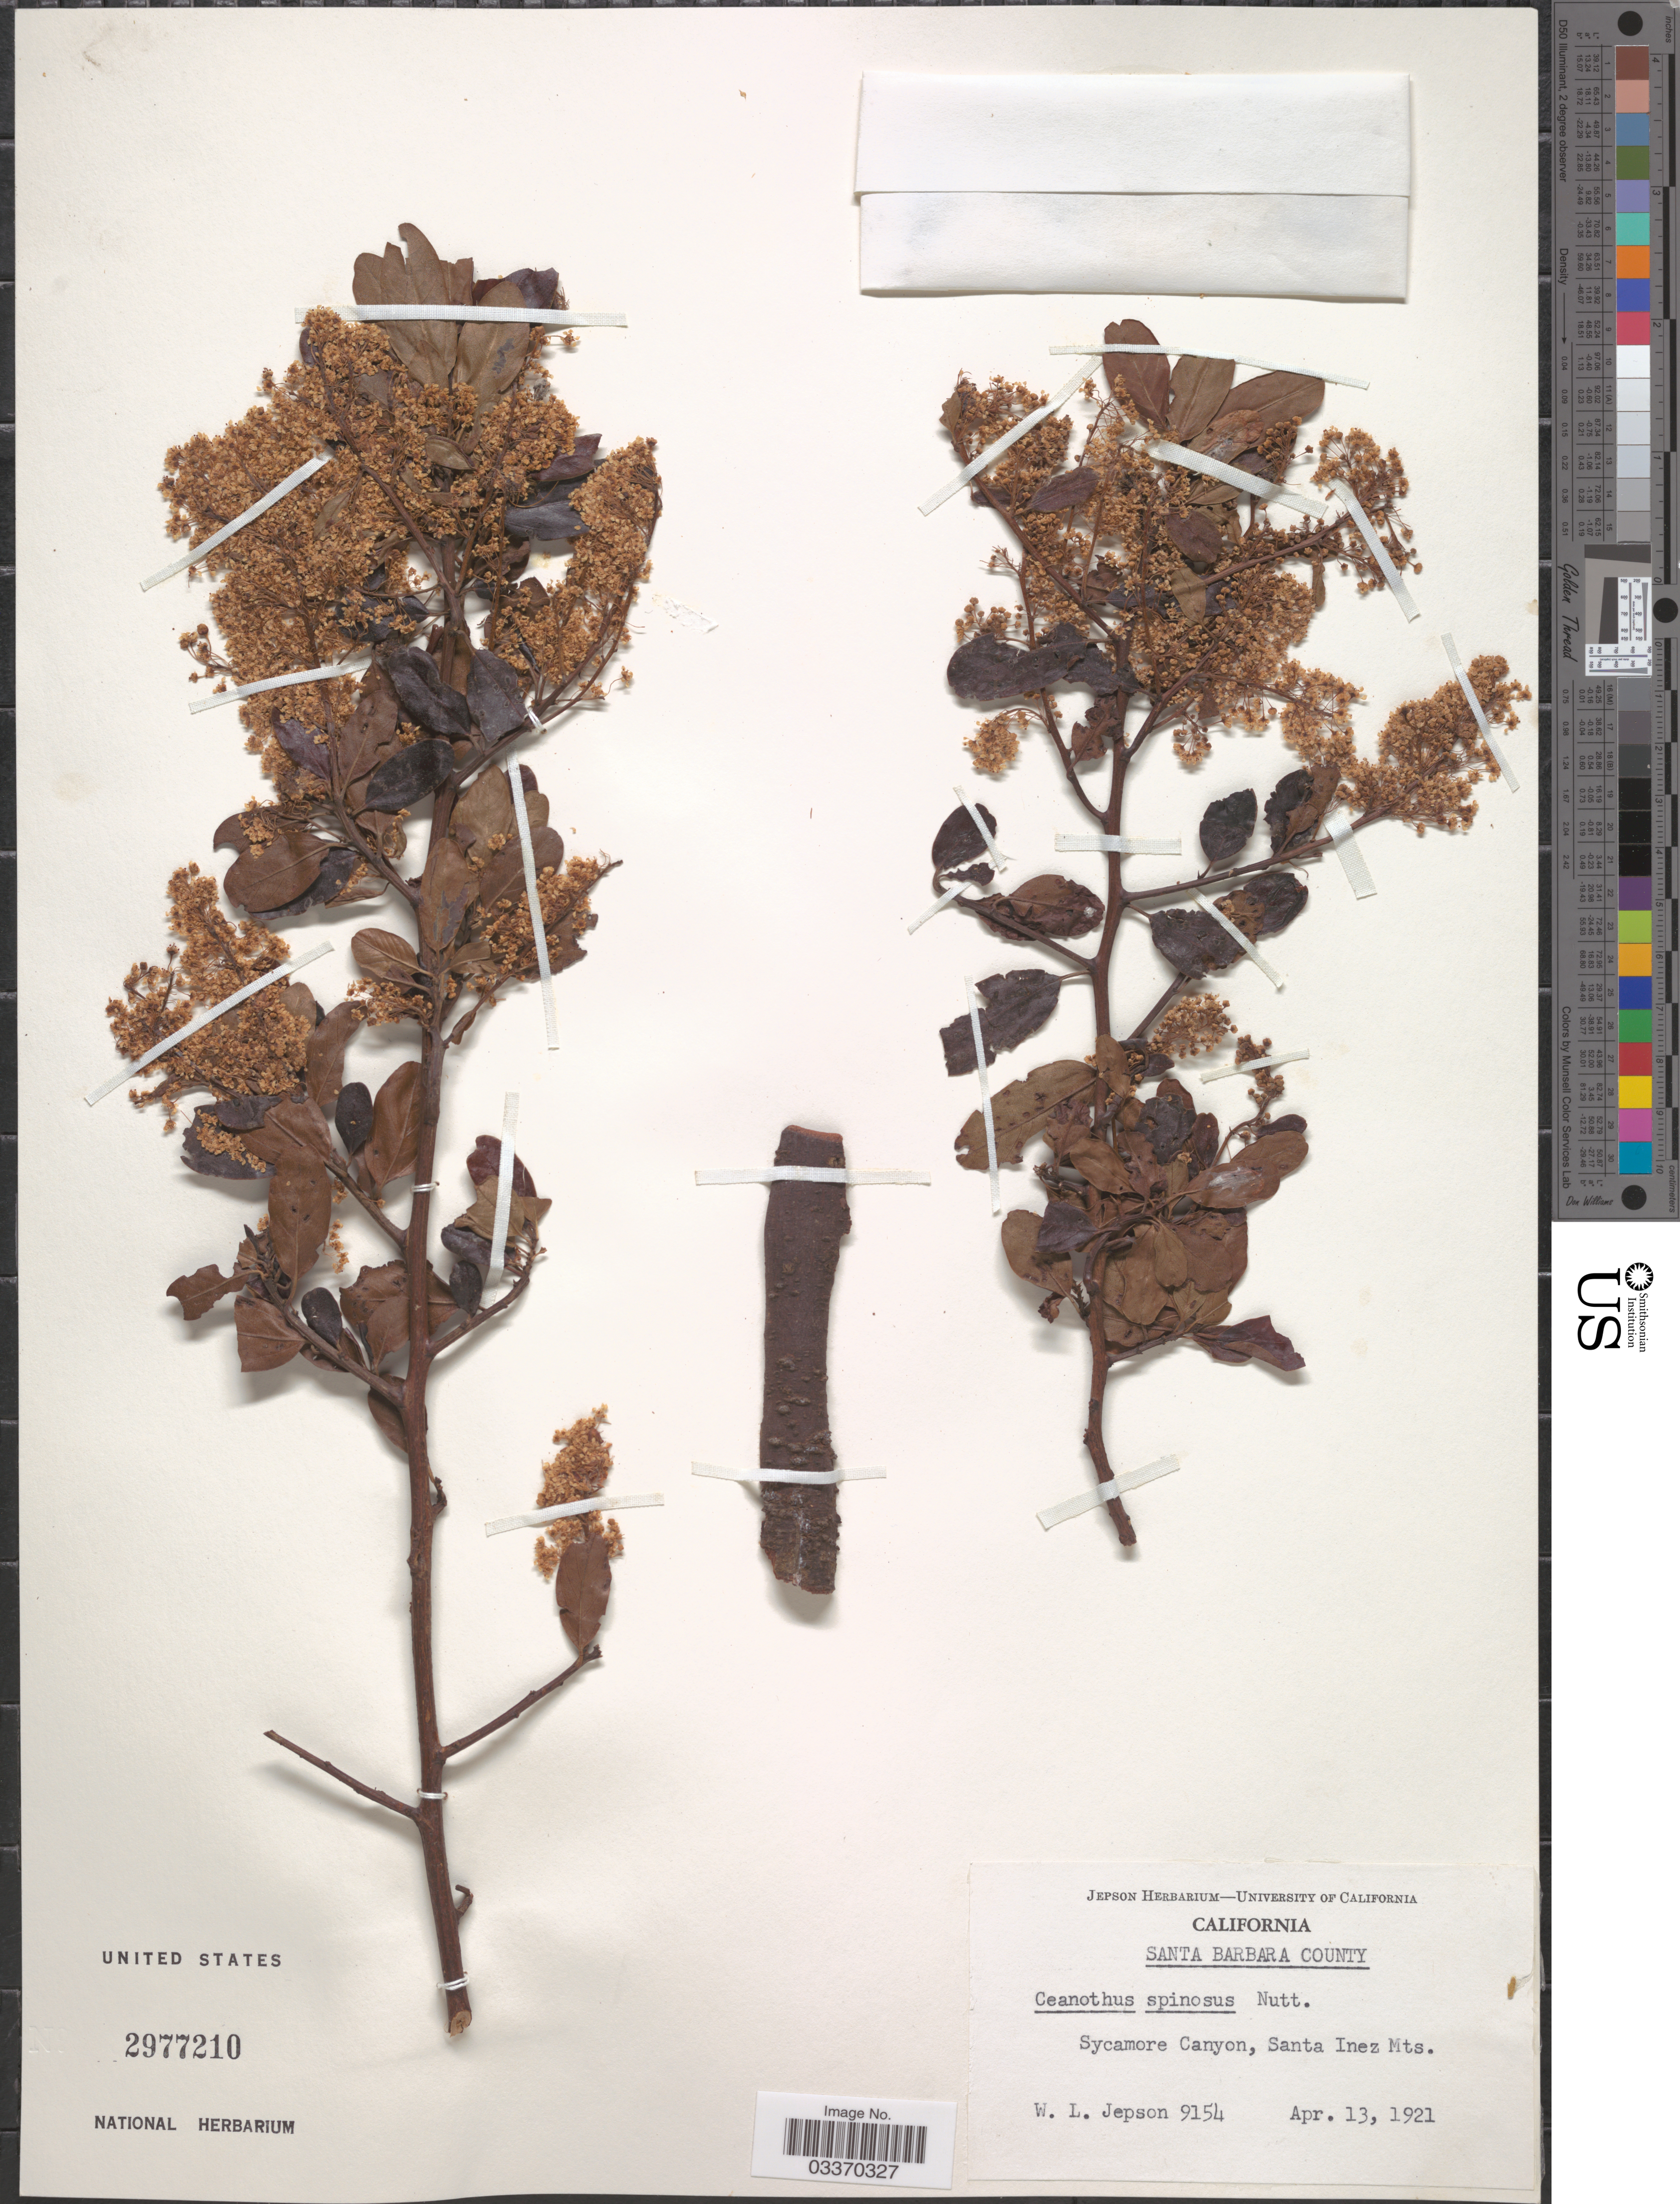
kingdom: Plantae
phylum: Tracheophyta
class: Magnoliopsida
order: Rosales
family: Rhamnaceae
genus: Ceanothus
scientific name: Ceanothus spinosus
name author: Nutt.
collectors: W. L. Jepson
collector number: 9154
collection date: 1921-04-13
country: United States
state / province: California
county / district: Santa Barbara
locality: Santa Barbara County. Sycamore Canyon, Santa Inez Mts.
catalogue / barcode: US 2977210